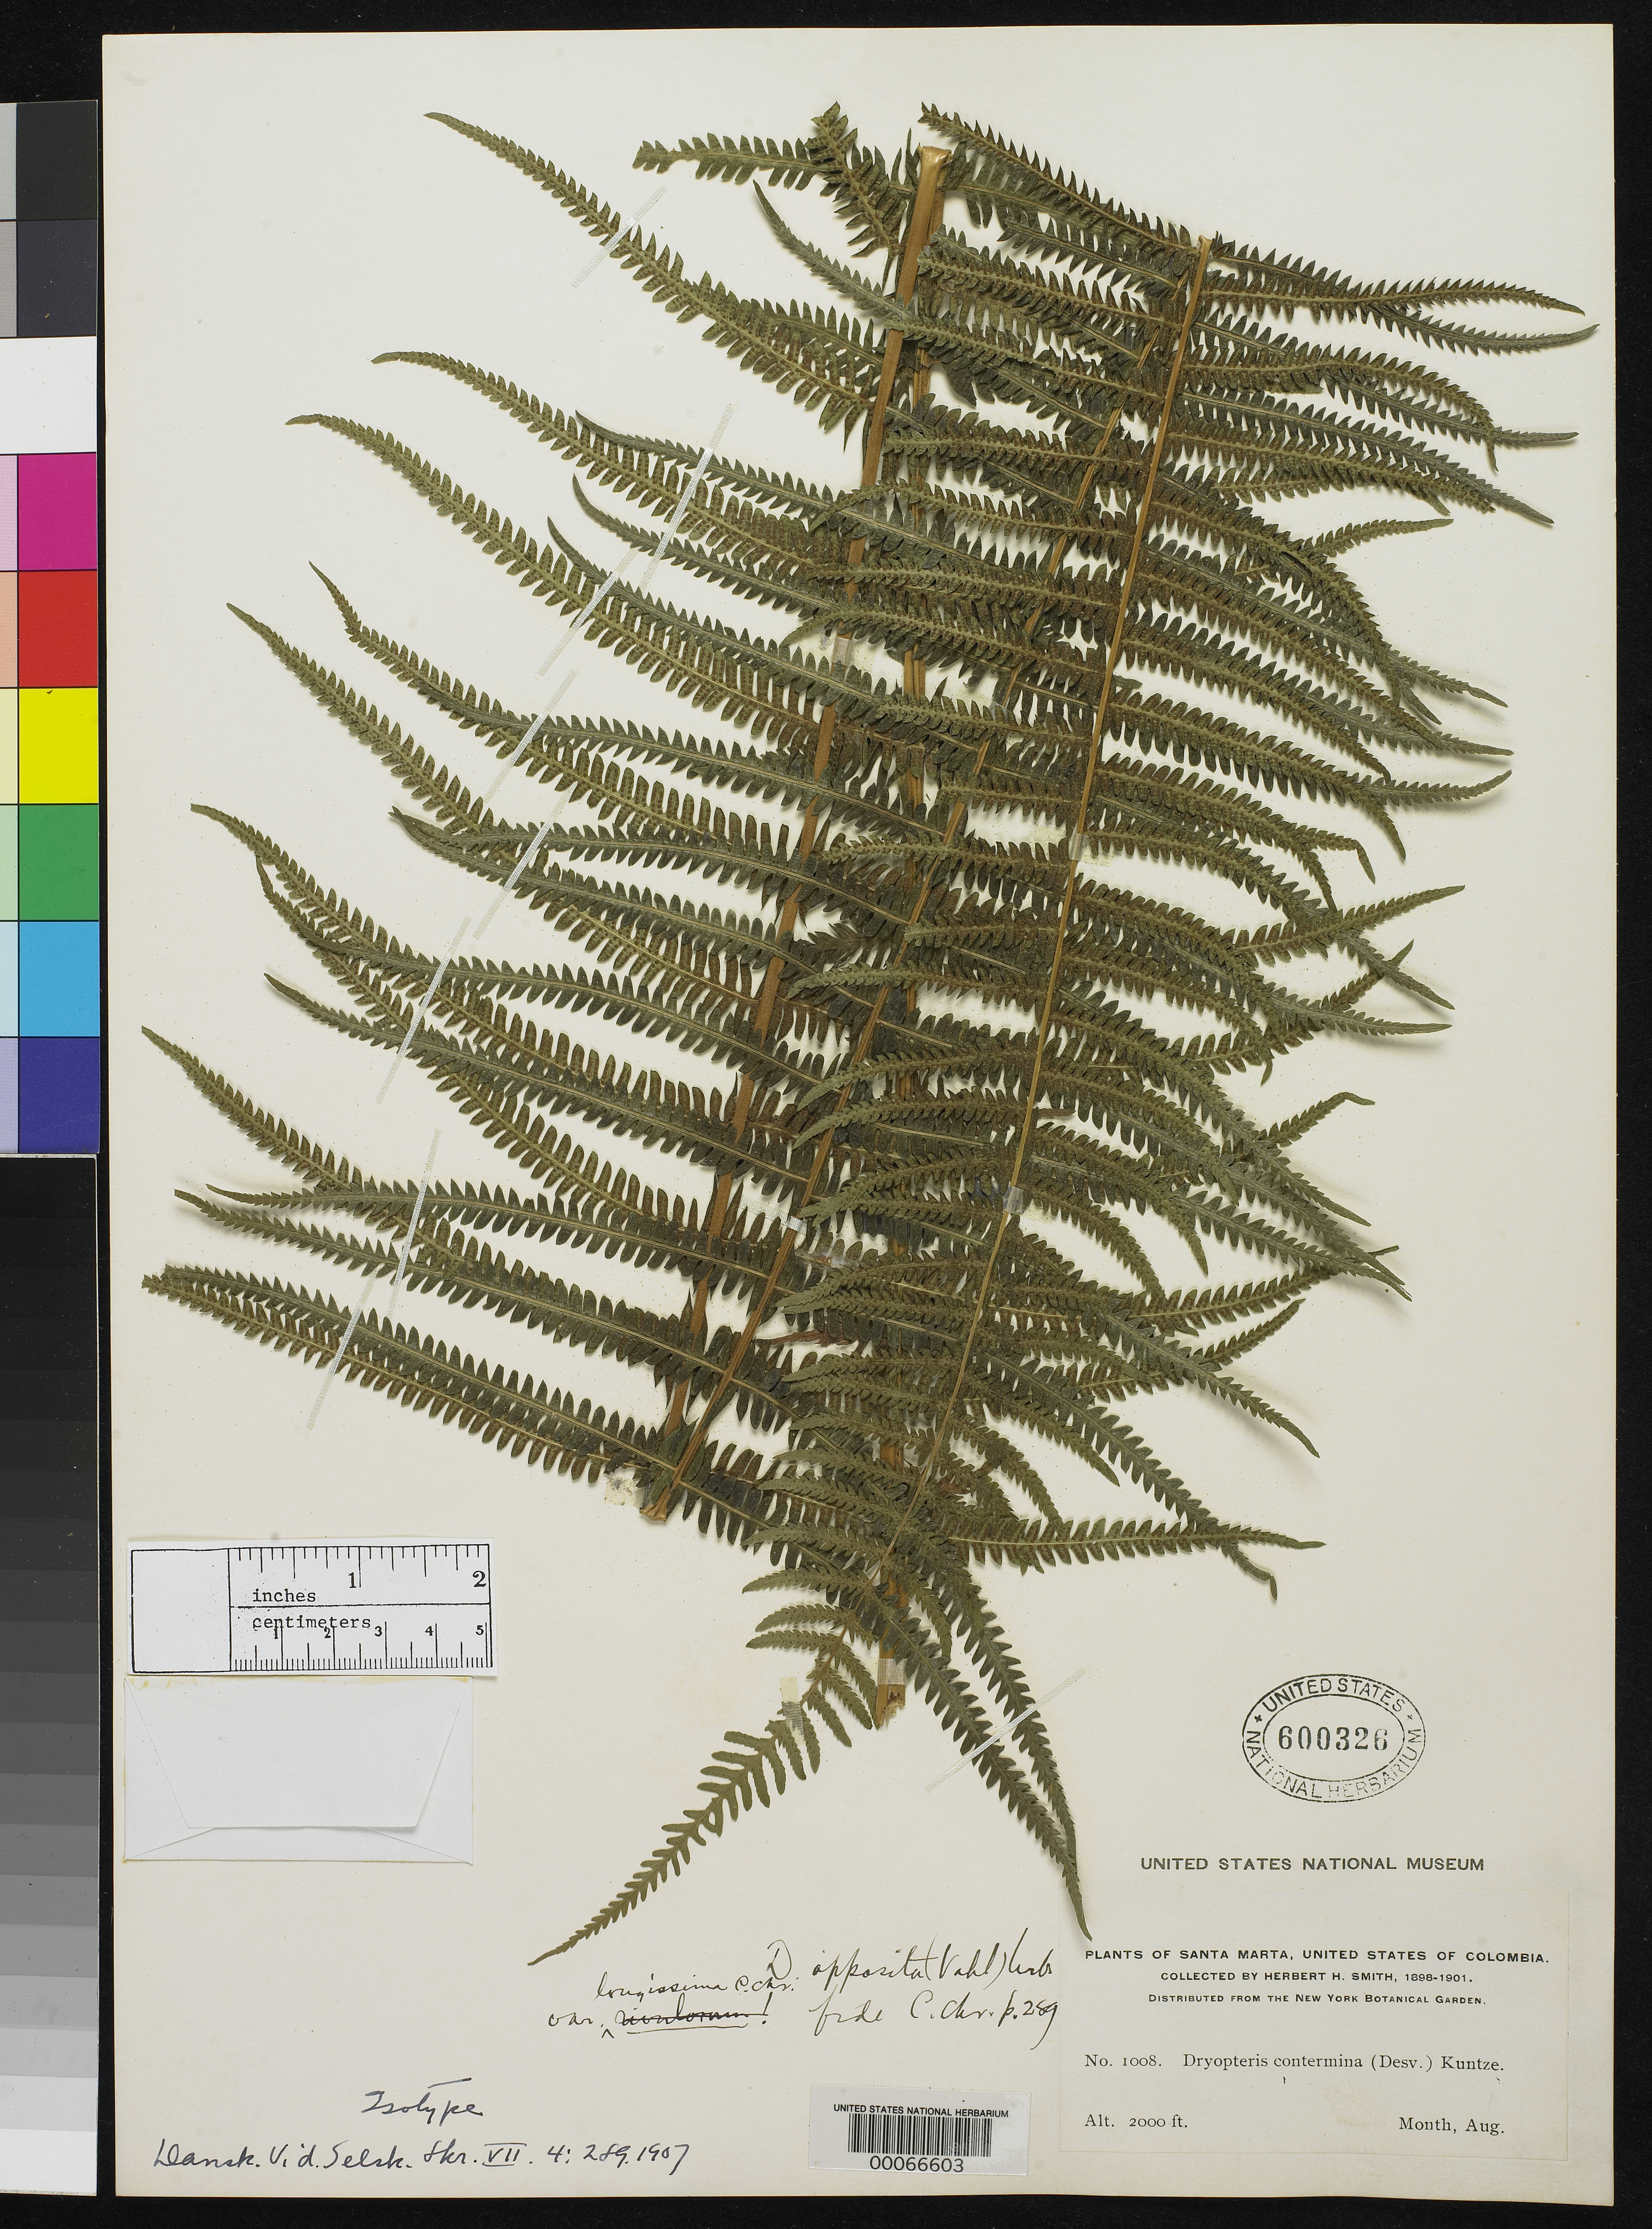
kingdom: Plantae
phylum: Tracheophyta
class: Polypodiopsida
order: Polypodiales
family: Dryopteridaceae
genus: Dryopteris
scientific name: Dryopteris opposita var. longissima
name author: C. Chr.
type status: Type Collection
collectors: Herbert H. Smith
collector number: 1008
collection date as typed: Aug 1898 to -- Aug 1901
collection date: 1898-08/1901-08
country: Colombia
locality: Santa Marta.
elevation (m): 610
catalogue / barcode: US 600326